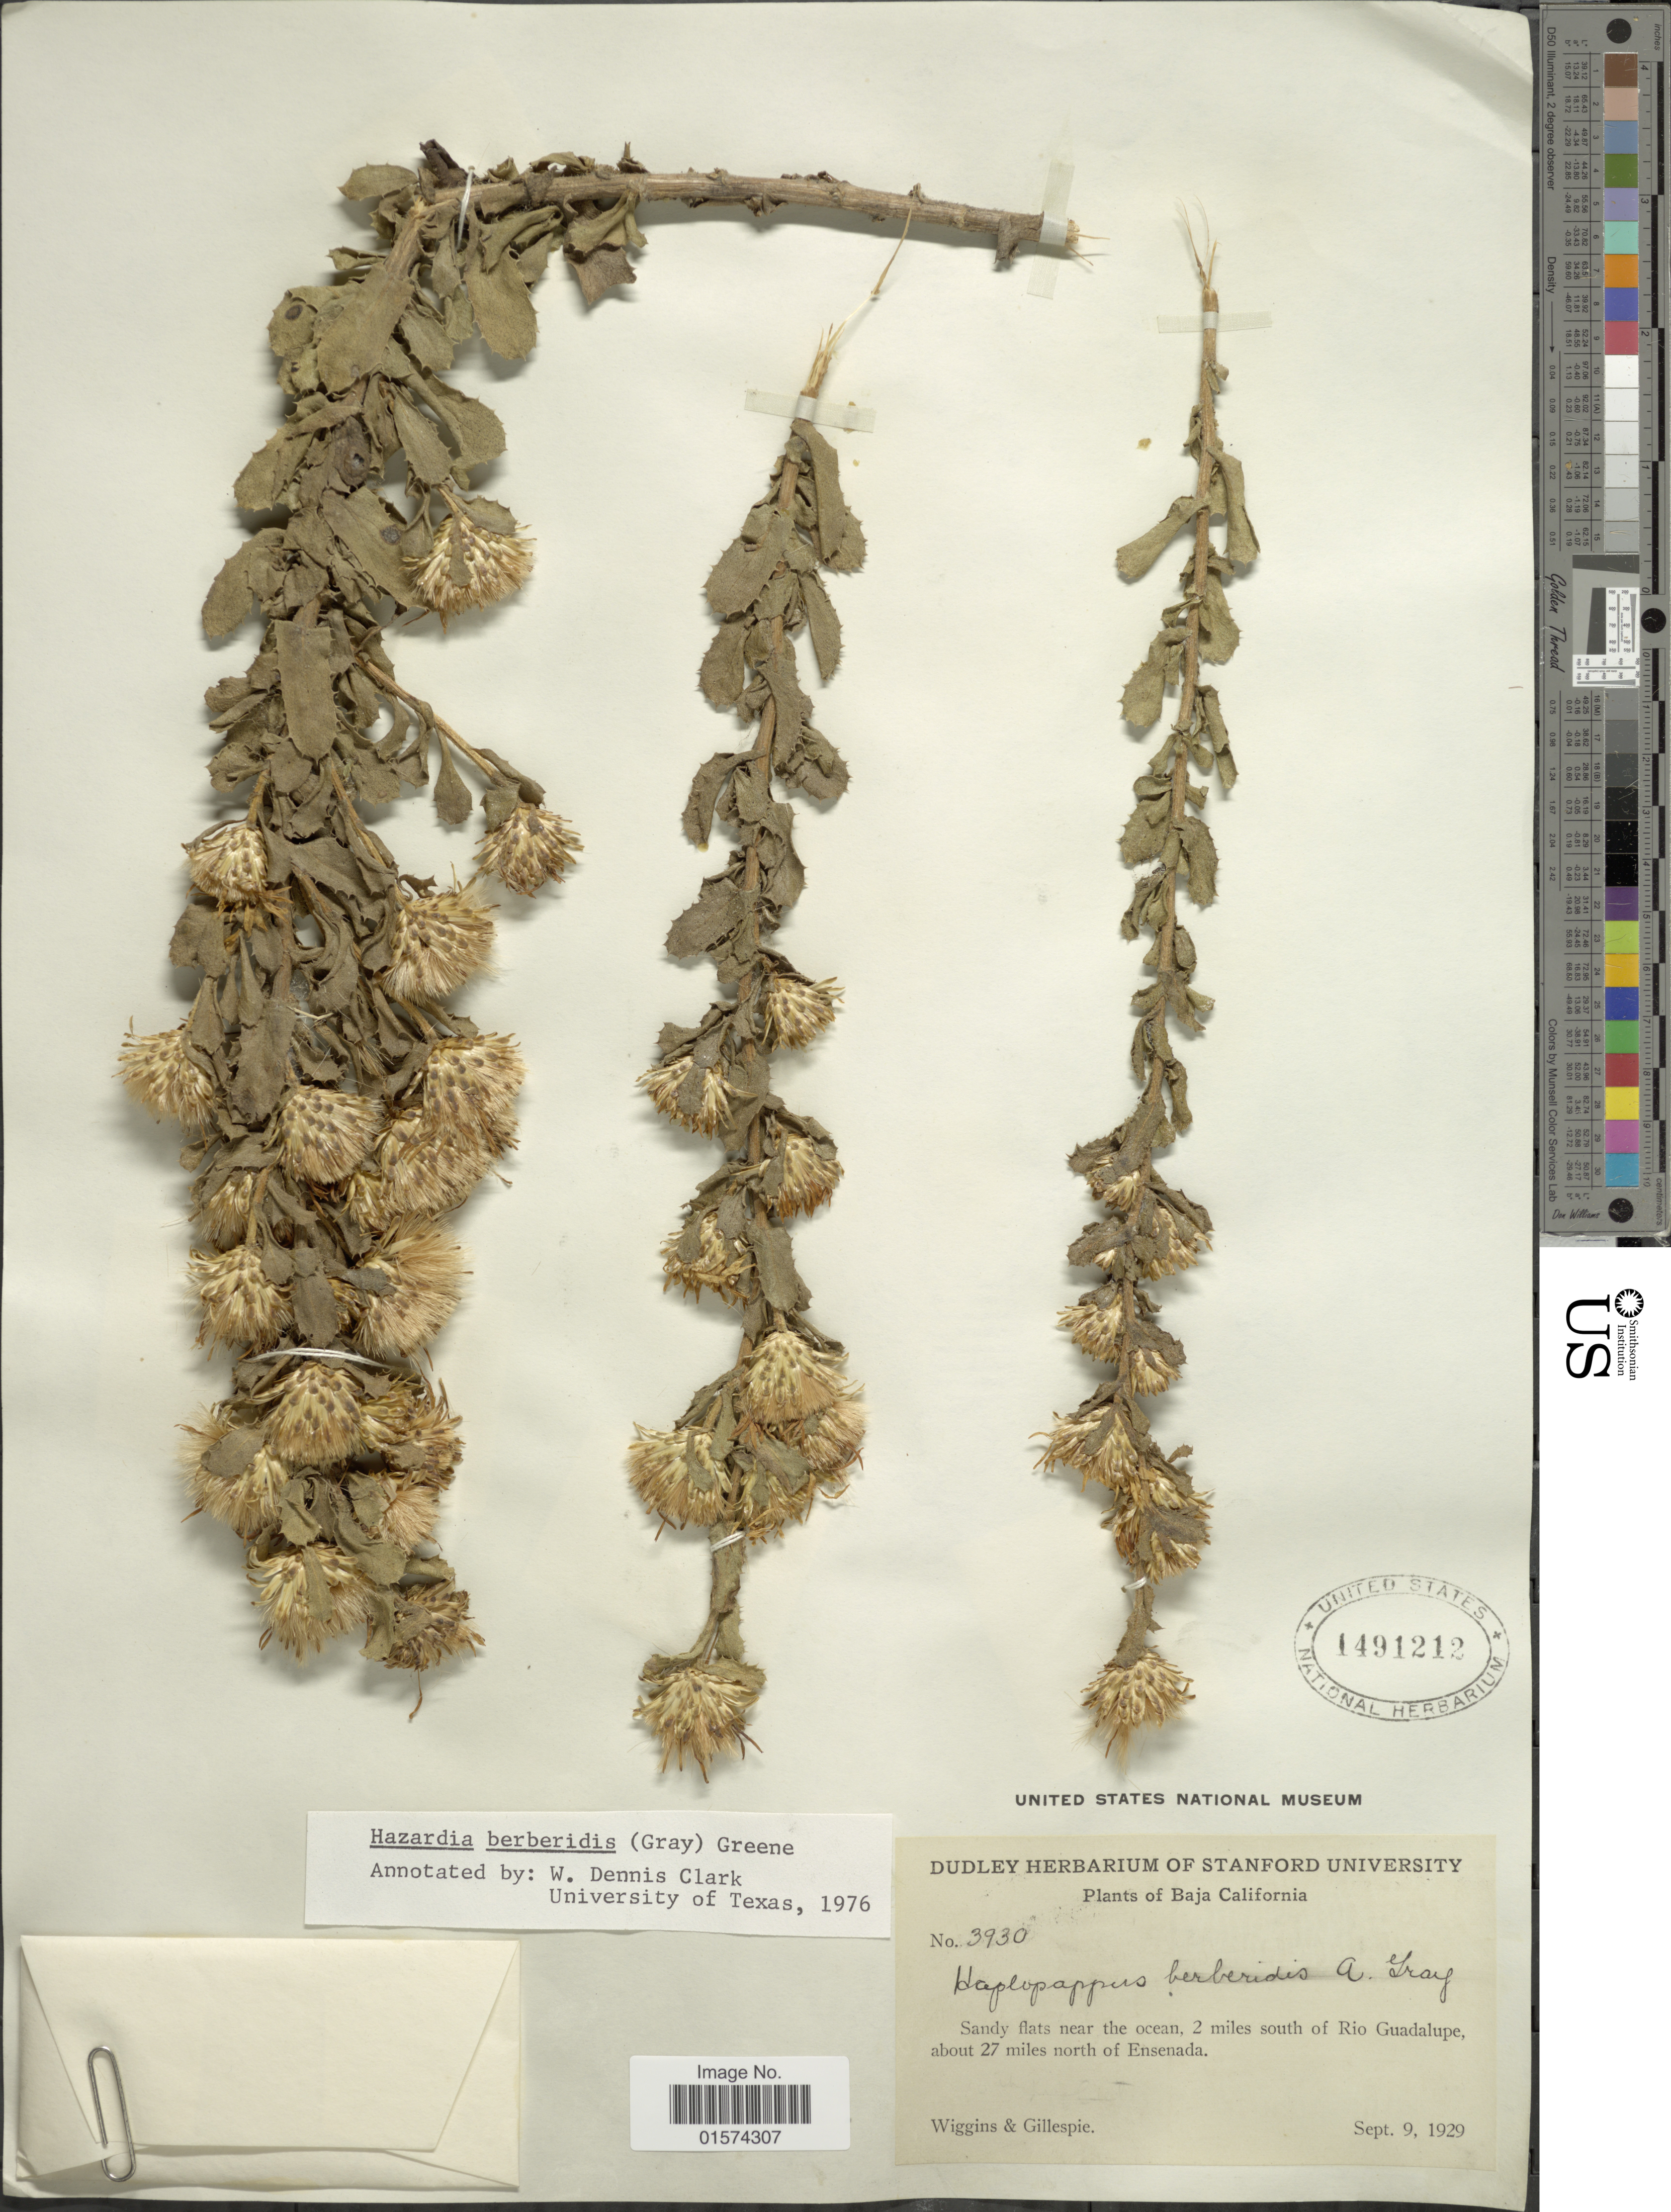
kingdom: Plantae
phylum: Tracheophyta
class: Magnoliopsida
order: Asterales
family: Asteraceae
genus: Hazardia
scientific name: Hazardia berberidis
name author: (A. Gray) Greene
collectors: -- Wiggins & -- Gillespie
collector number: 3930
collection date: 1929-09-09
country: Mexico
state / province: Baja California Norte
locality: Sandy flats near the ocean, 2 miles south of Rio Guadalupe, about 27 miles north of Ensenada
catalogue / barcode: US 1491212